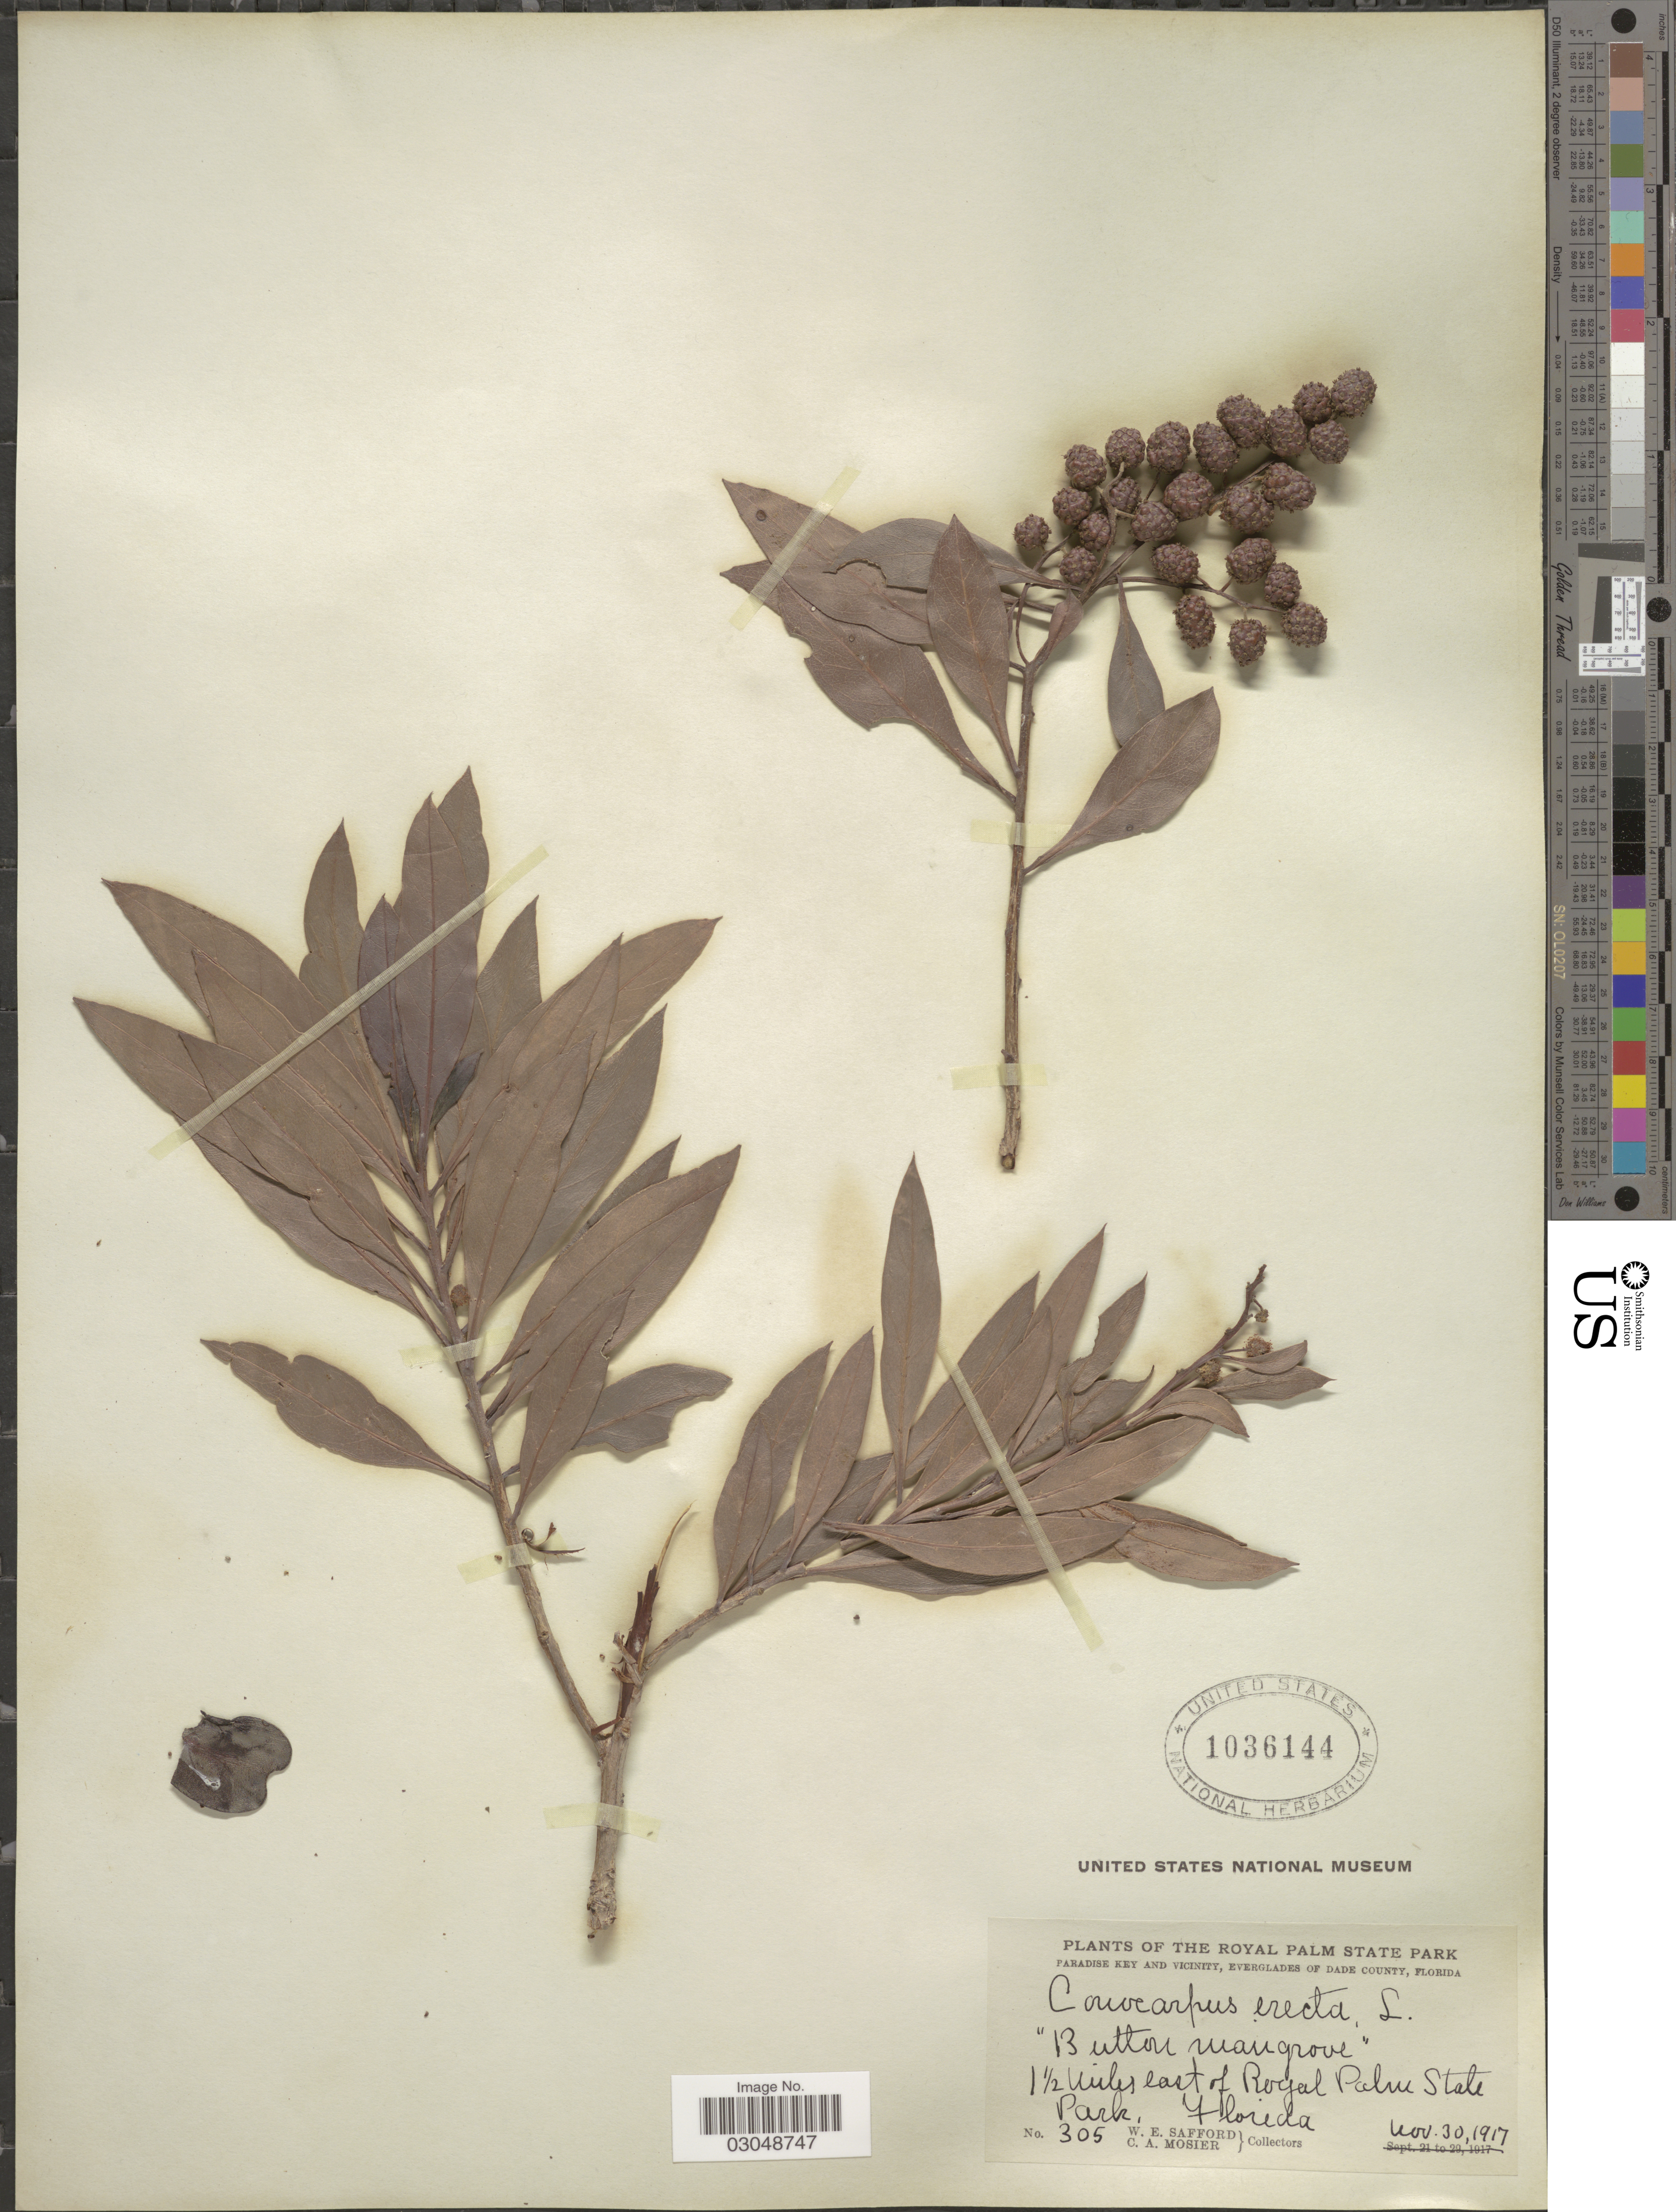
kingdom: Plantae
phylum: Tracheophyta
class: Magnoliopsida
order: Myrtales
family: Combretaceae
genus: Conocarpus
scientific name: Conocarpus erectus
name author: L.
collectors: W. E. Safford & C. A. Mosier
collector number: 305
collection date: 1917-11-30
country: United States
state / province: Florida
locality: Royal Palm State Park. Paradise Key and vicinity, Everglades of Dade County. 1½ miles east of Royal Palm State Park.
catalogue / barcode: US 1036144